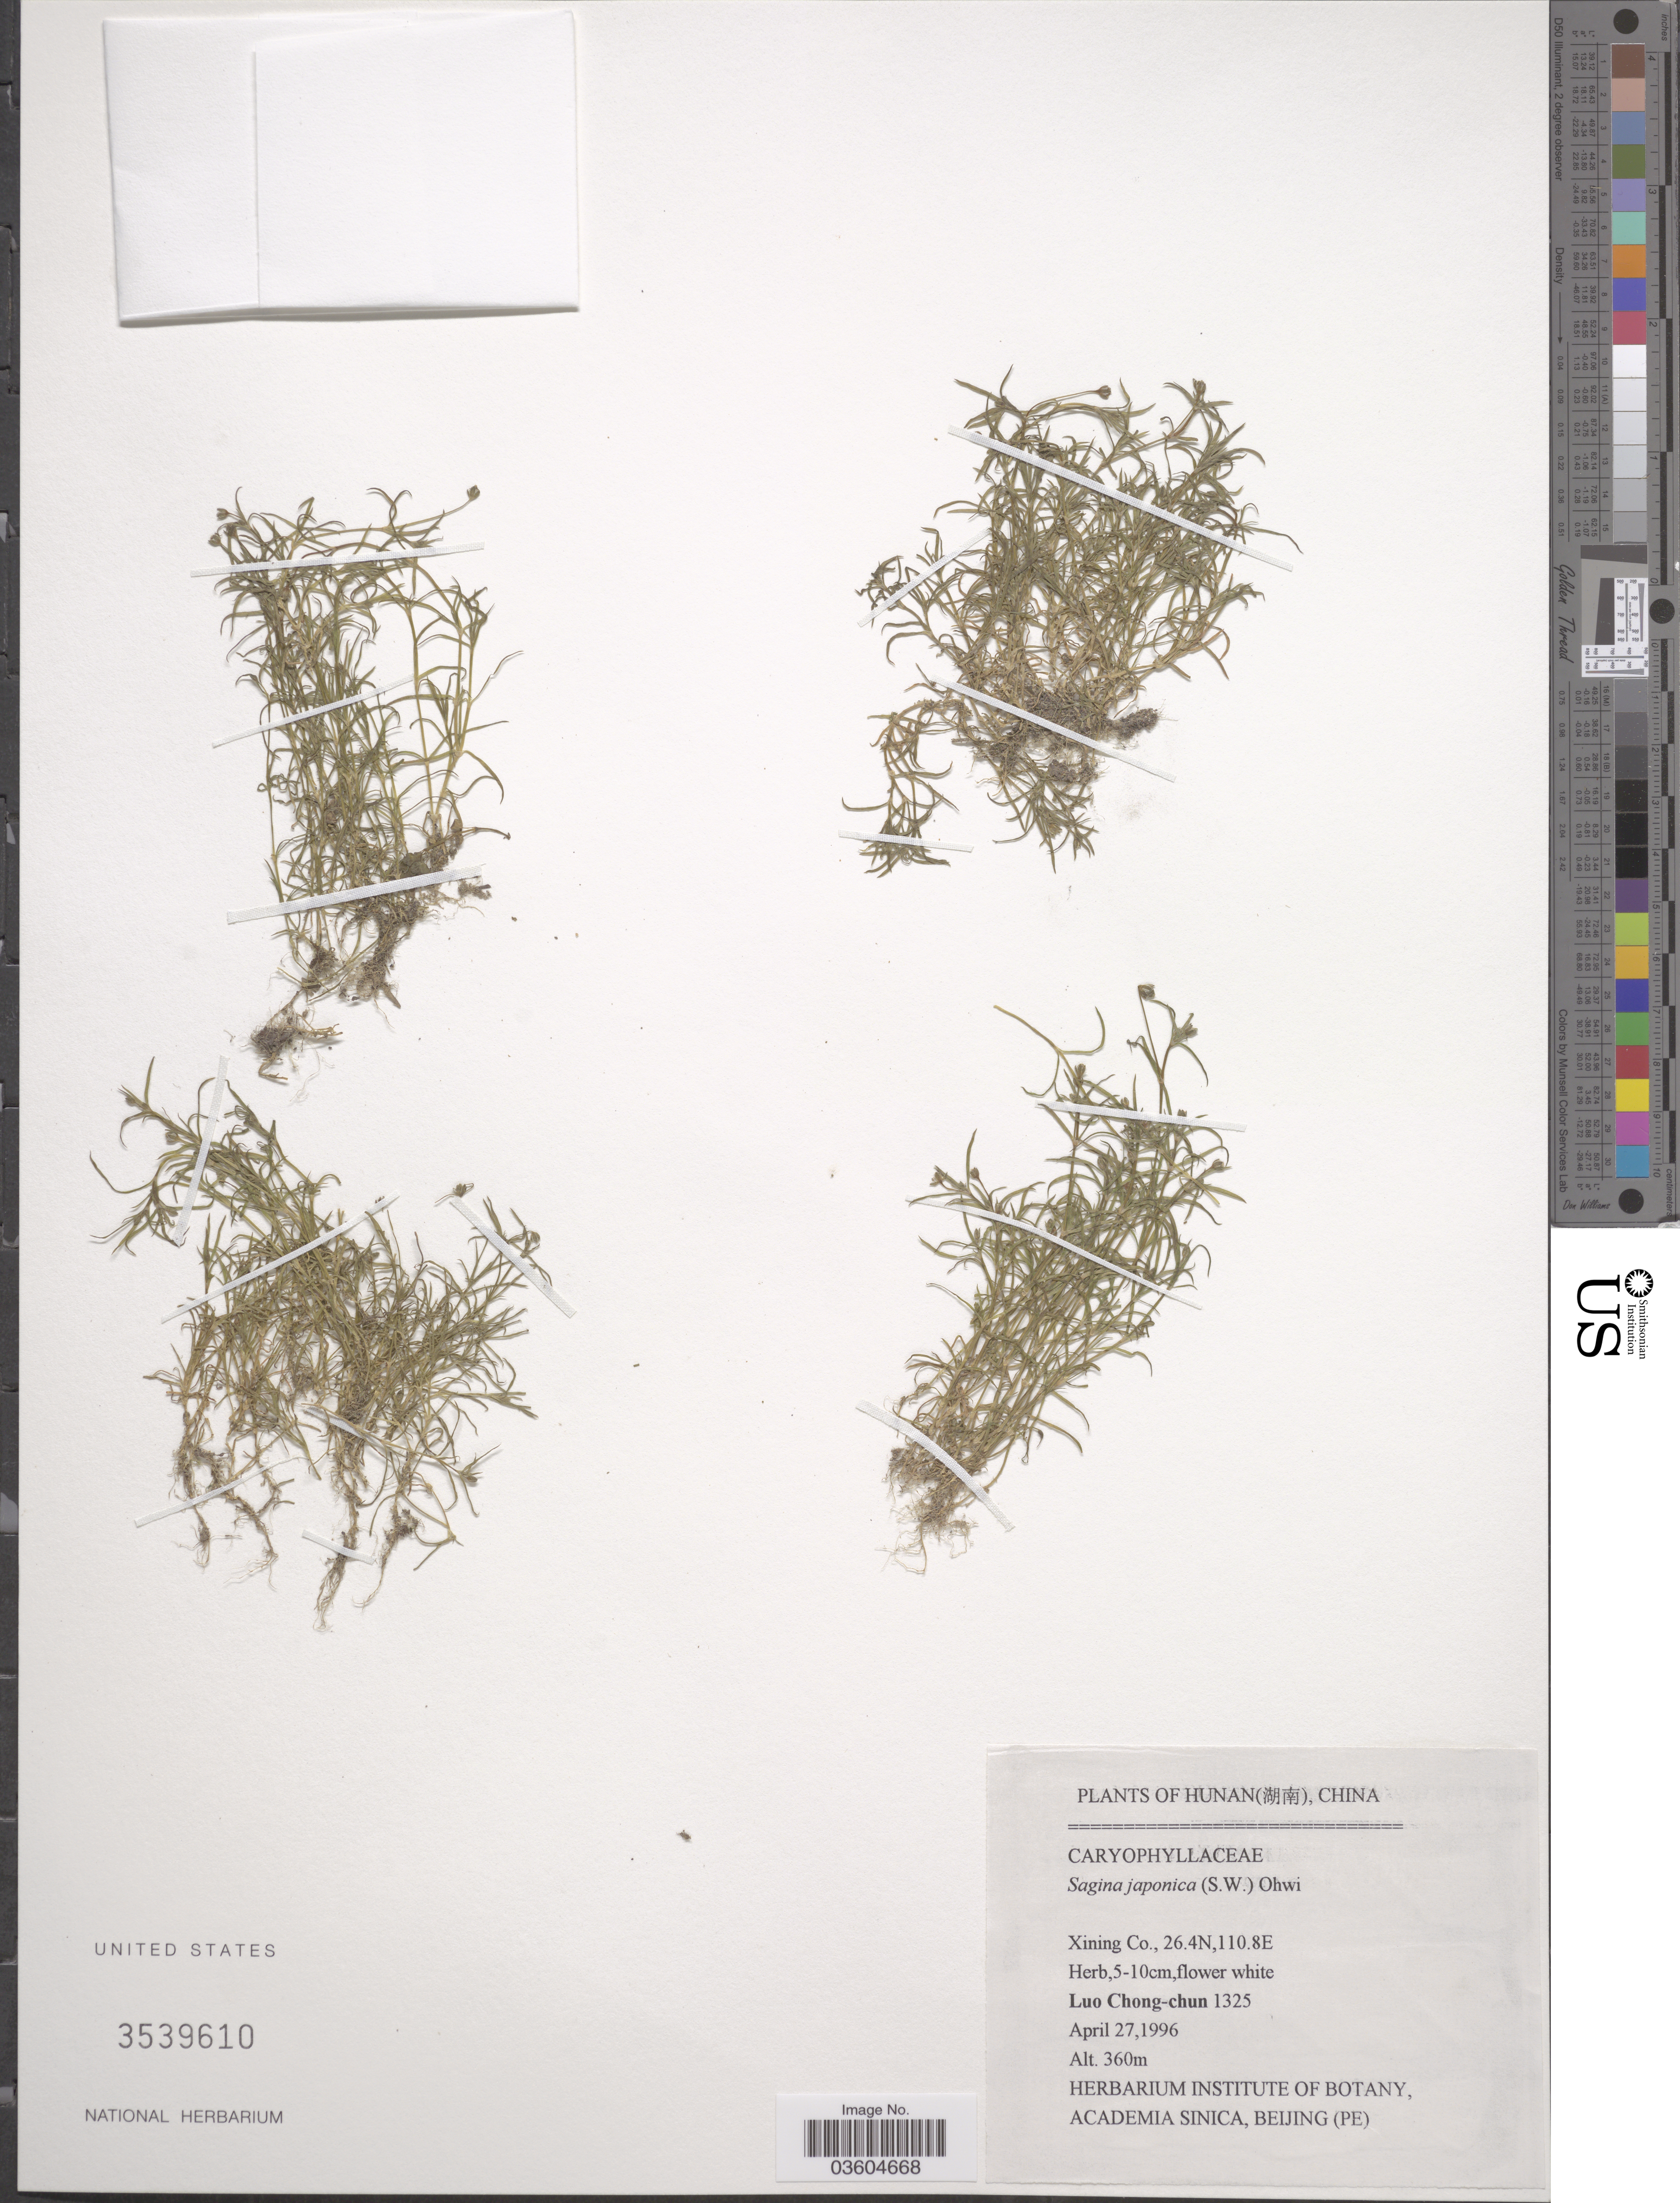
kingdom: Plantae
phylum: Tracheophyta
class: Magnoliopsida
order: Caryophyllales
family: Caryophyllaceae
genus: Sagina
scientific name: Sagina japonica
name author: (Sw.) Ohwi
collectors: L. Chong-Chun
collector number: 1325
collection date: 1996-04-27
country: China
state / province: Hunan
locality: Xining Co.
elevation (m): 360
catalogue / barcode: US 3539610